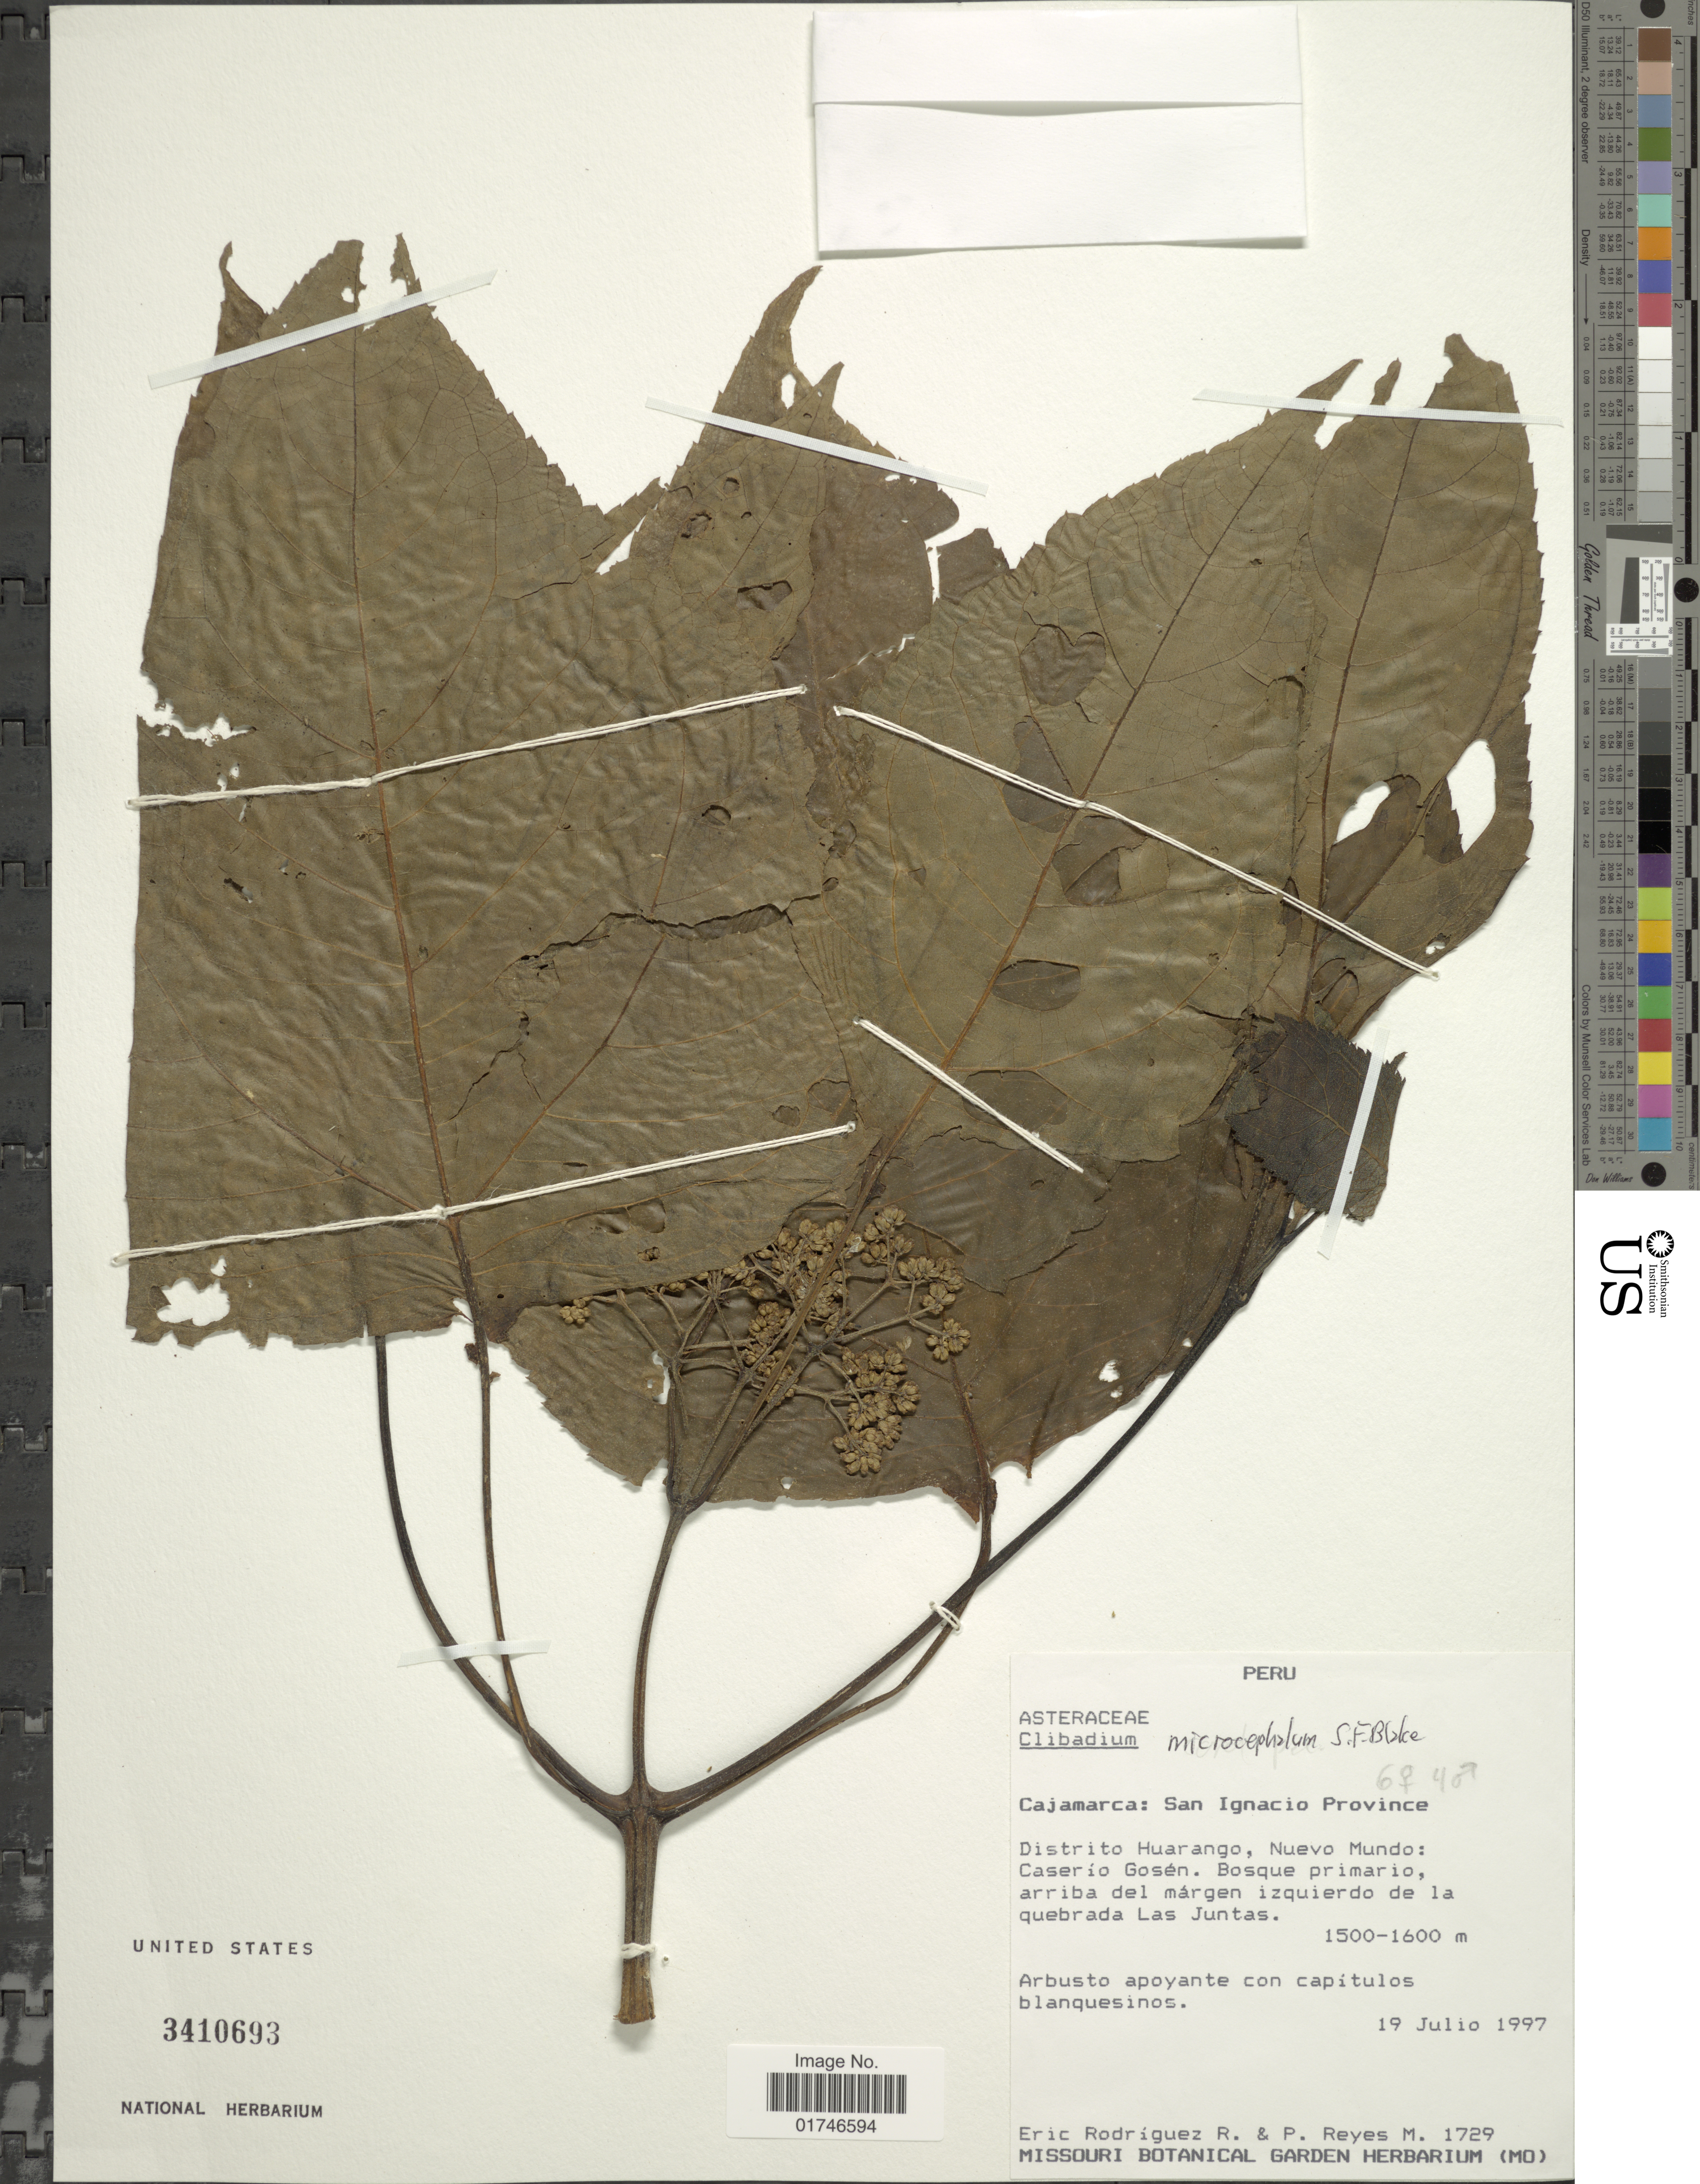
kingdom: Plantae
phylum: Tracheophyta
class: Magnoliopsida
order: Asterales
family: Asteraceae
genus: Clibadium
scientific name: Clibadium microcephalum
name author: S.F. Blake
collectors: E. F. Rodrignez R. & P. Reyes M.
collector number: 1729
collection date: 1997-07-19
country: Peru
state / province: Cajamarca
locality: Cajamarca: San Ignacio Province. District Huarango, Nuevo Mundo: Caserio Gosen. Bosque primario, arriba del margen izquierdo de la quebrada La Juntas.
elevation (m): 1500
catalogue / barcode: US 3410693